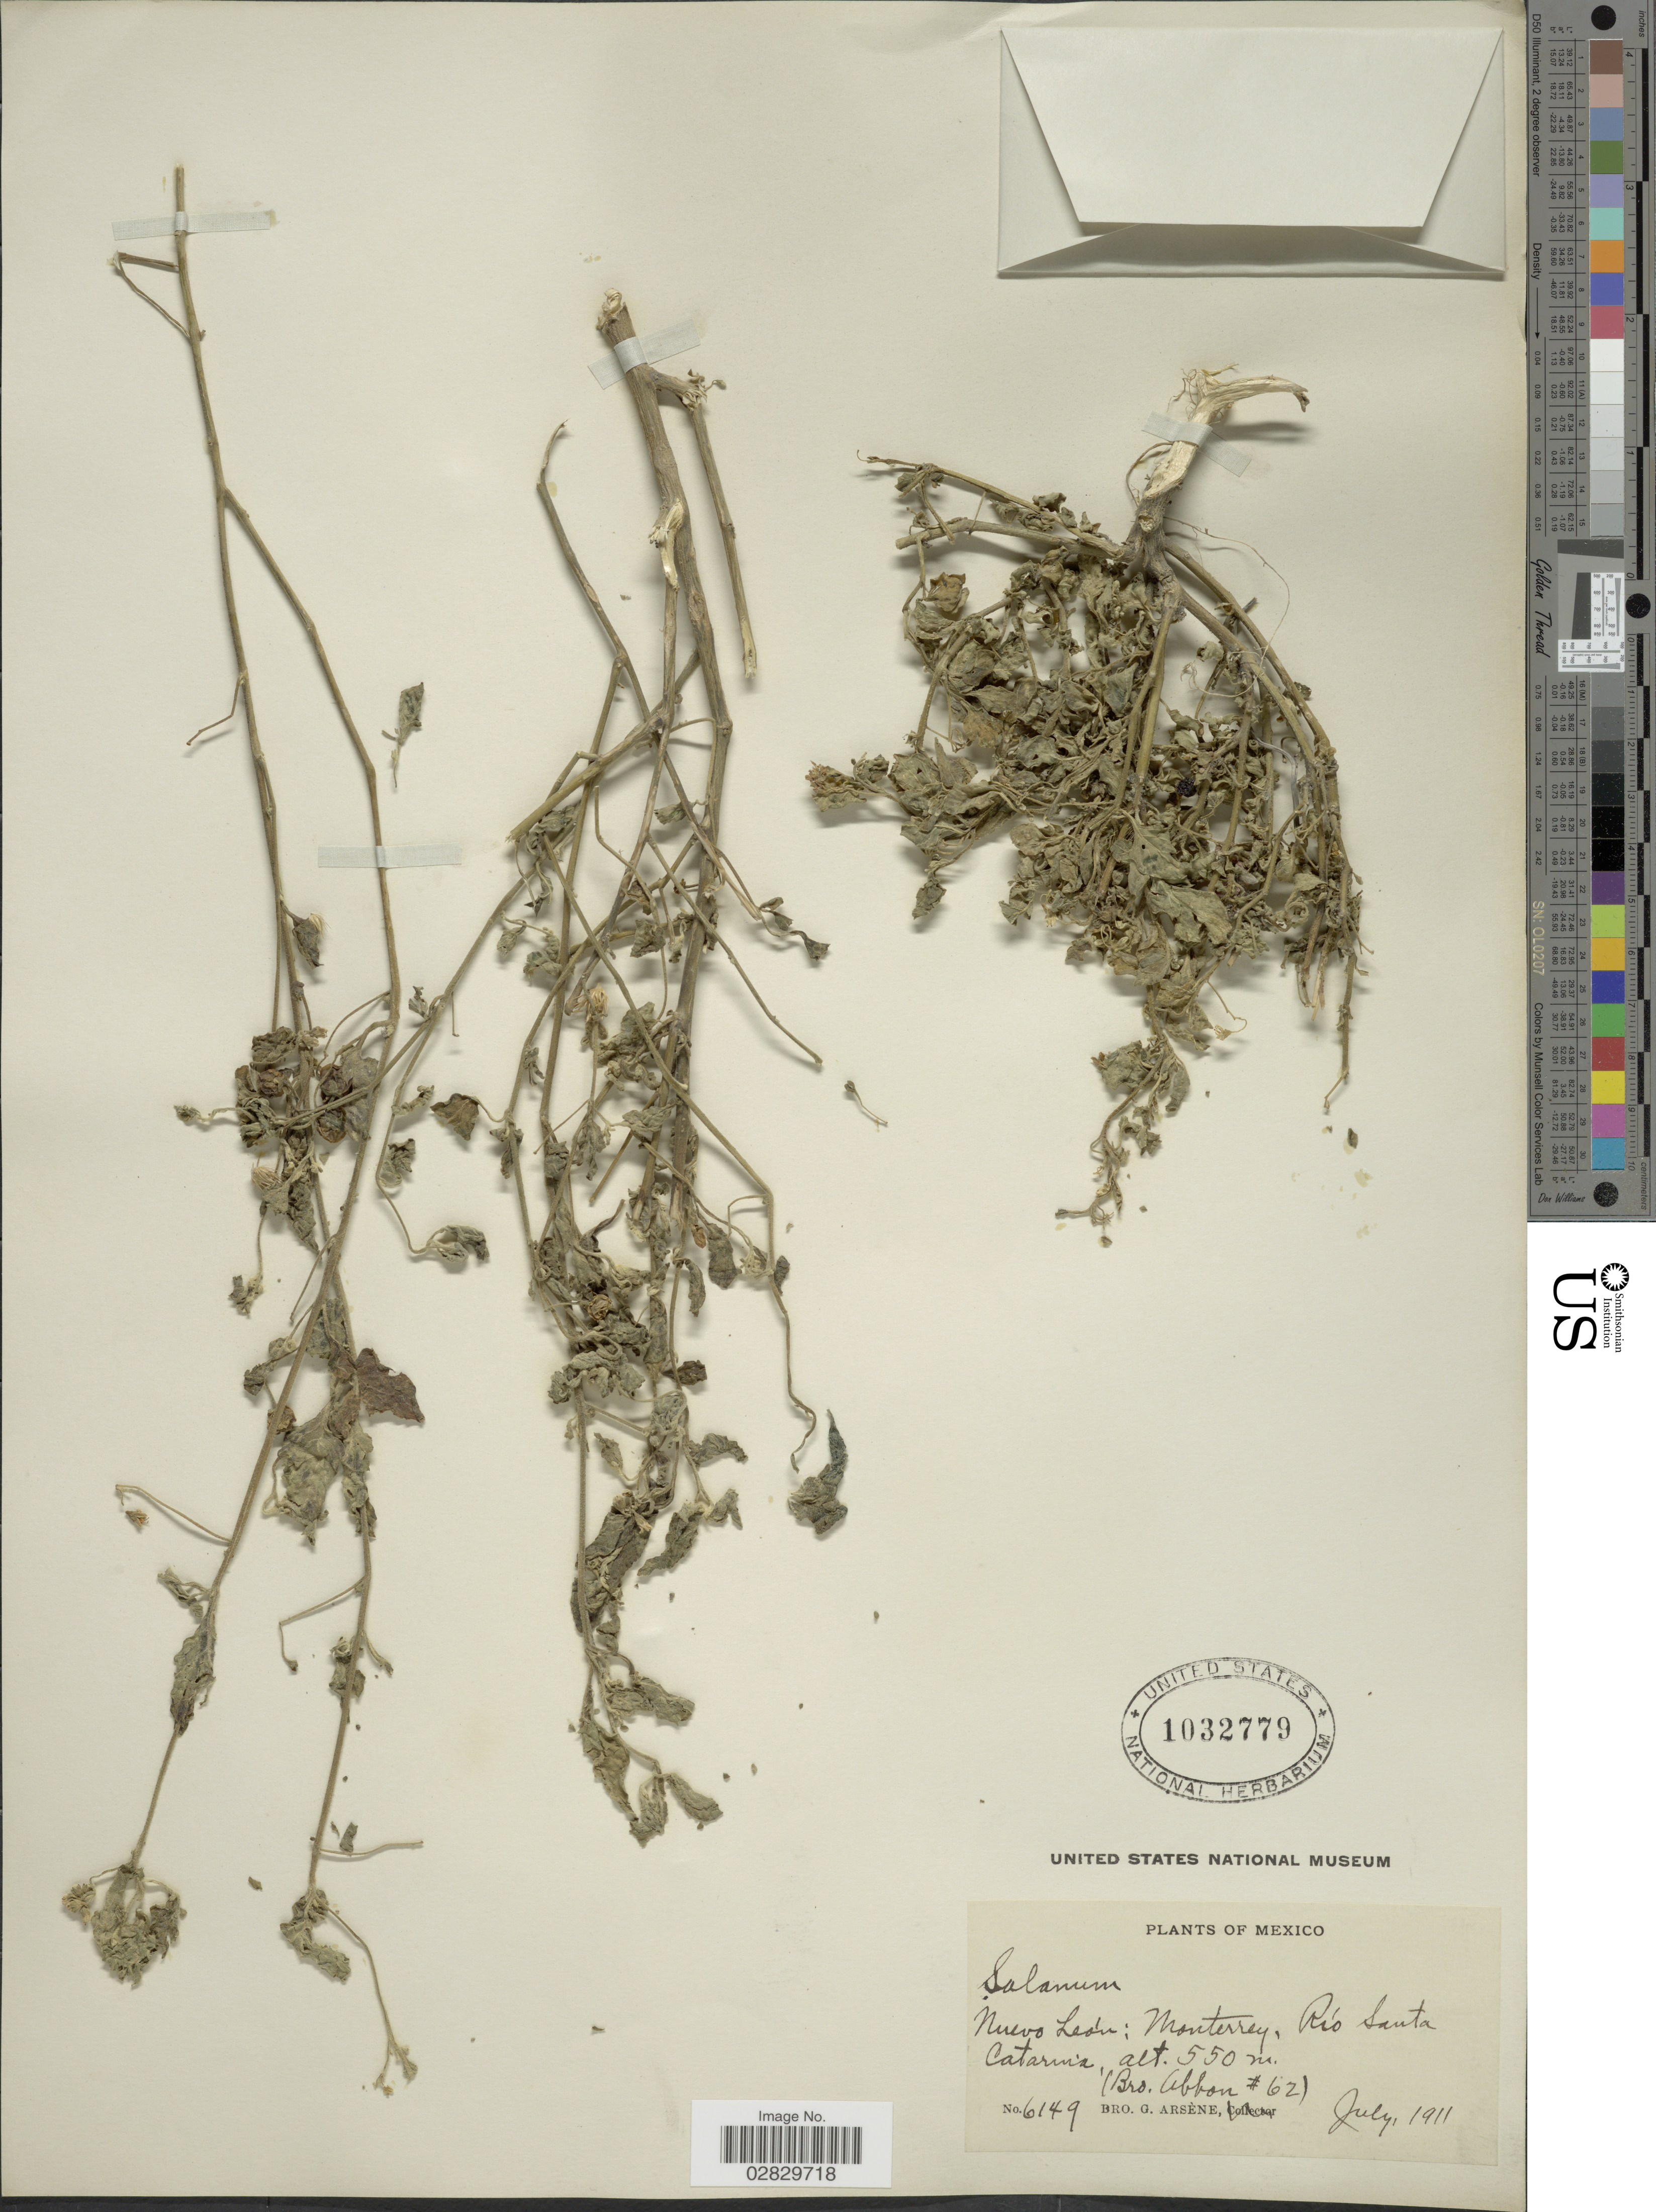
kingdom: Plantae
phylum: Tracheophyta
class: Magnoliopsida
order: Solanales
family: Solanaceae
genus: Solanum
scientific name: Solanum nigrescens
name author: M. Martens & Galeotti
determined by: Knapp, S. D.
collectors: Bro. Abbon & Bro. G. Arsène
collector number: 6149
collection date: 1911-07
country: Mexico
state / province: Nuevo León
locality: Rio Sana Catarina, Monterrey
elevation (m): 550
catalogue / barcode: US 1032779